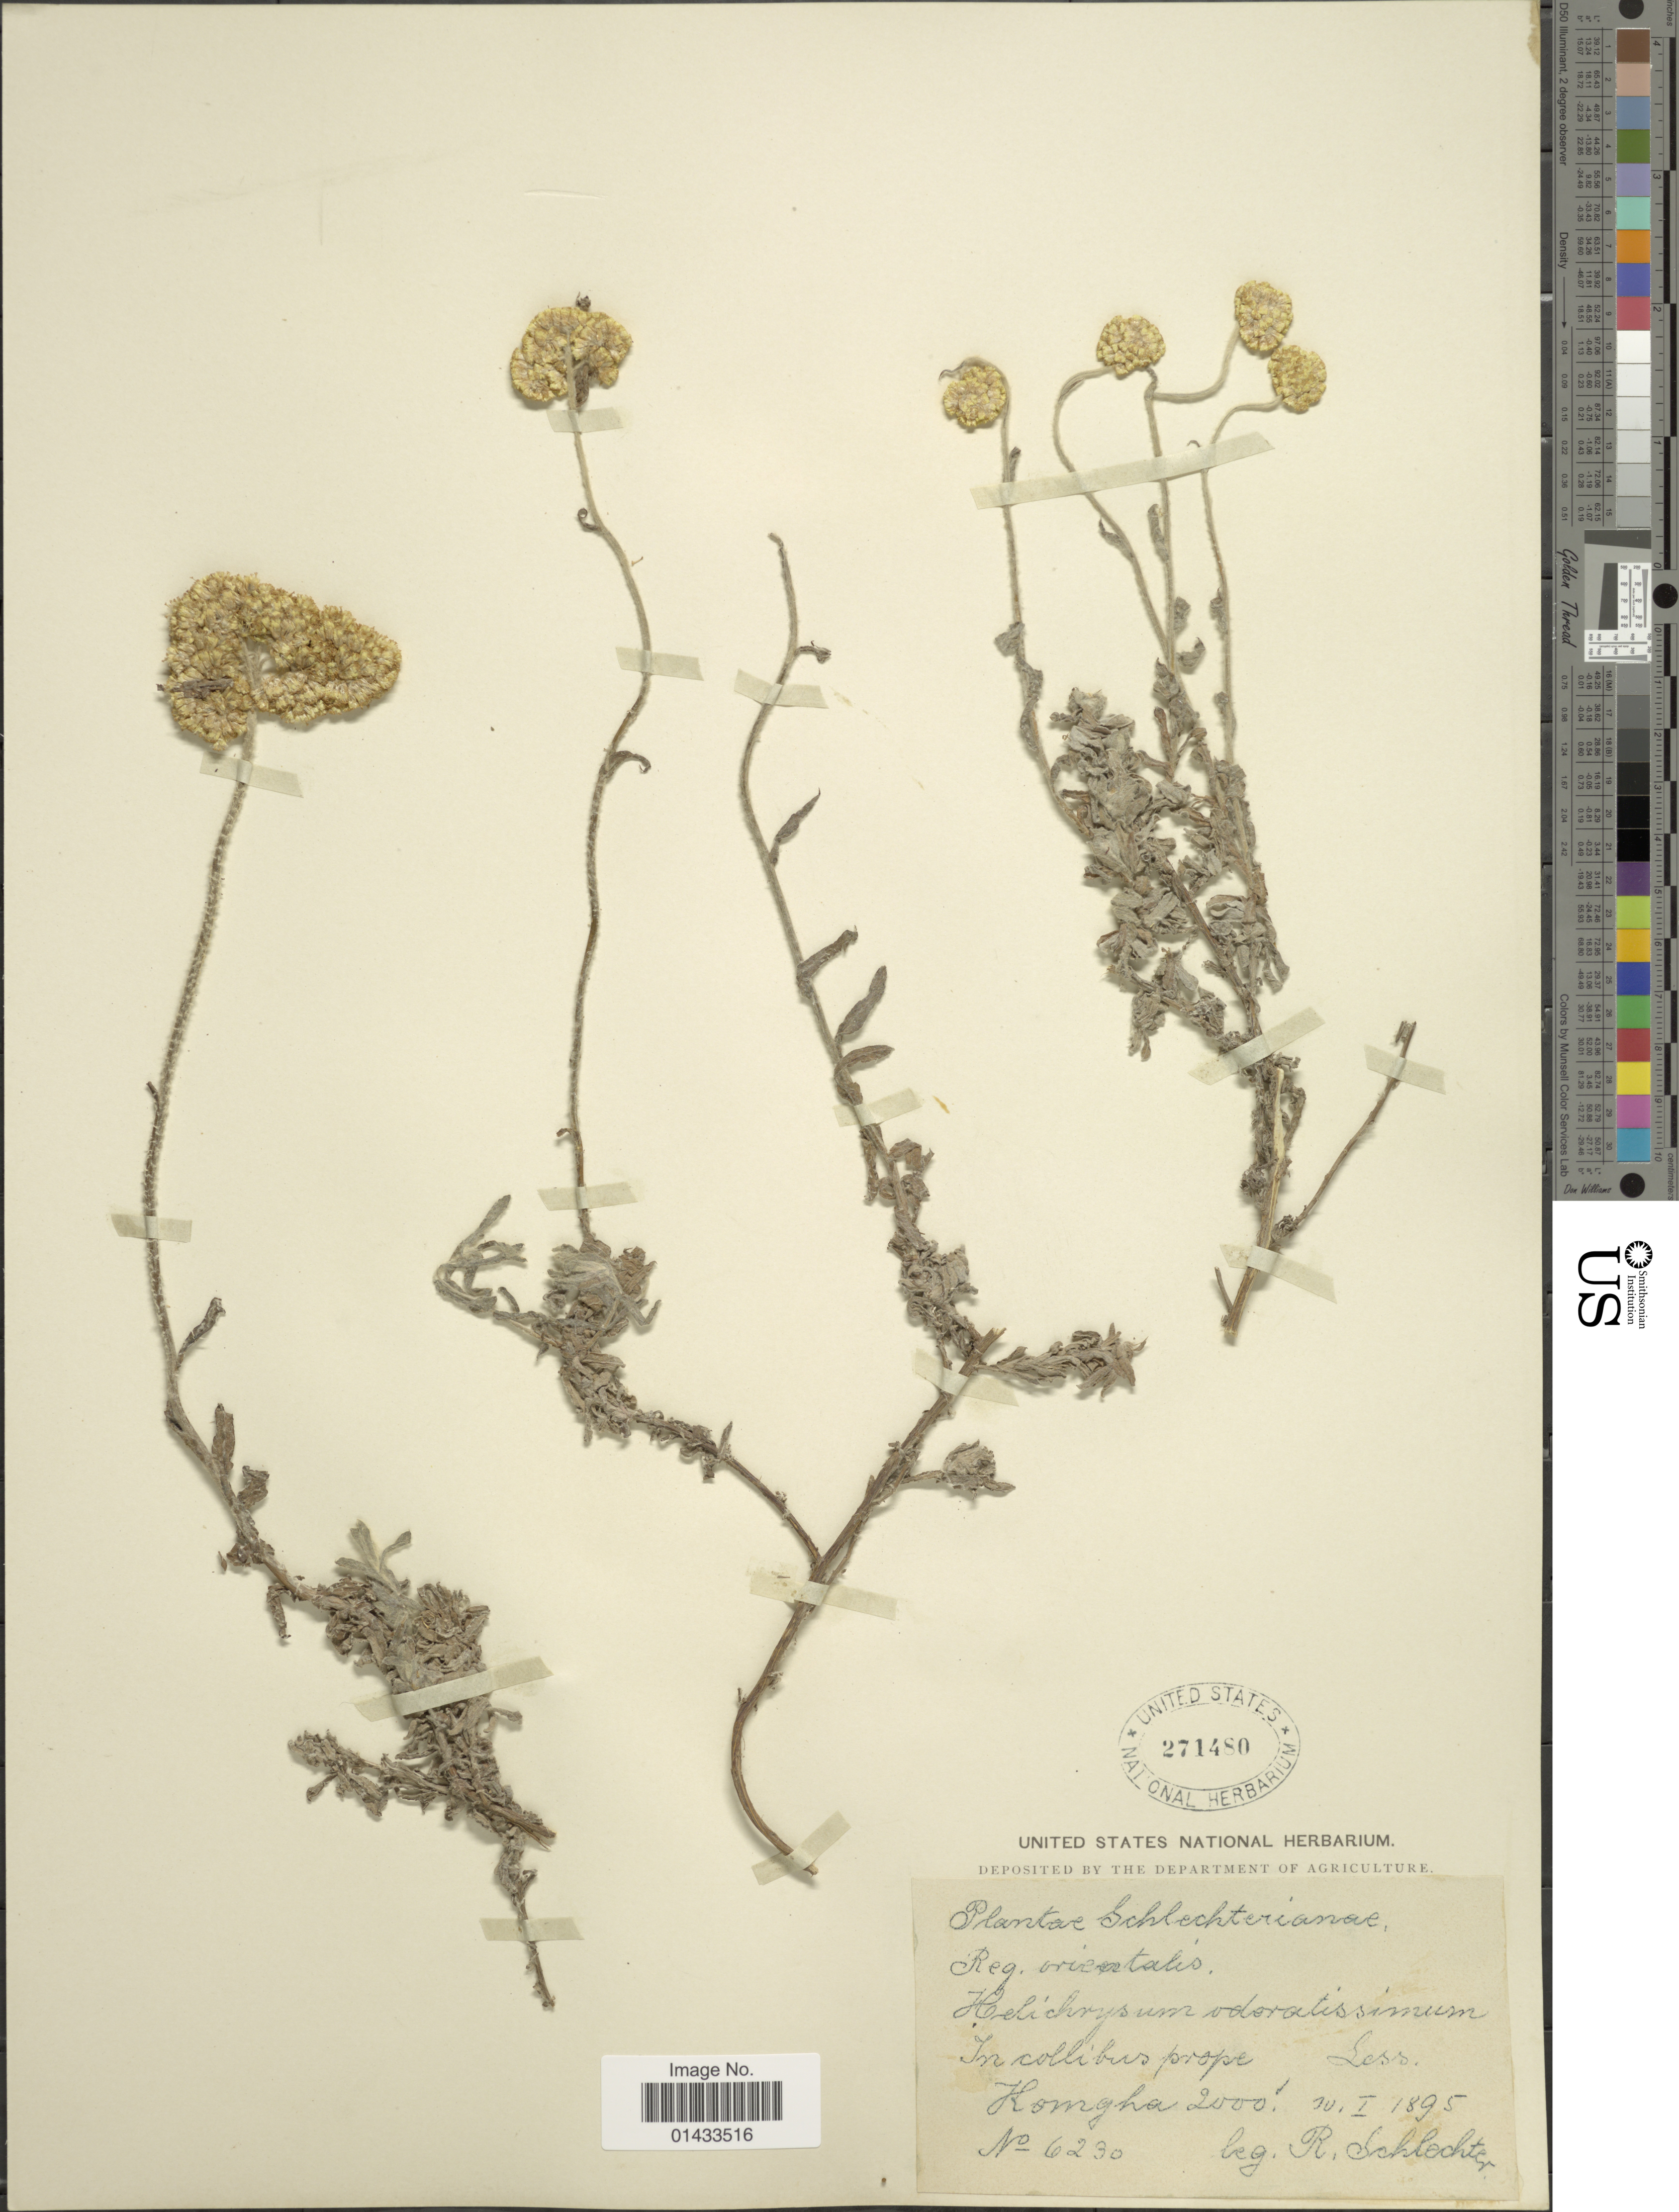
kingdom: Plantae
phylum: Tracheophyta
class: Magnoliopsida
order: Asterales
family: Asteraceae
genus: Helichrysum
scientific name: Helichrysum odoratissimum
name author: (L.) Sweet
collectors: F. R. R. Schlechter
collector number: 6230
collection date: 1895-01-10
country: South Africa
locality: Reg. Orientalis, In collibus prope Komgha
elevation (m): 610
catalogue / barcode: US 271480